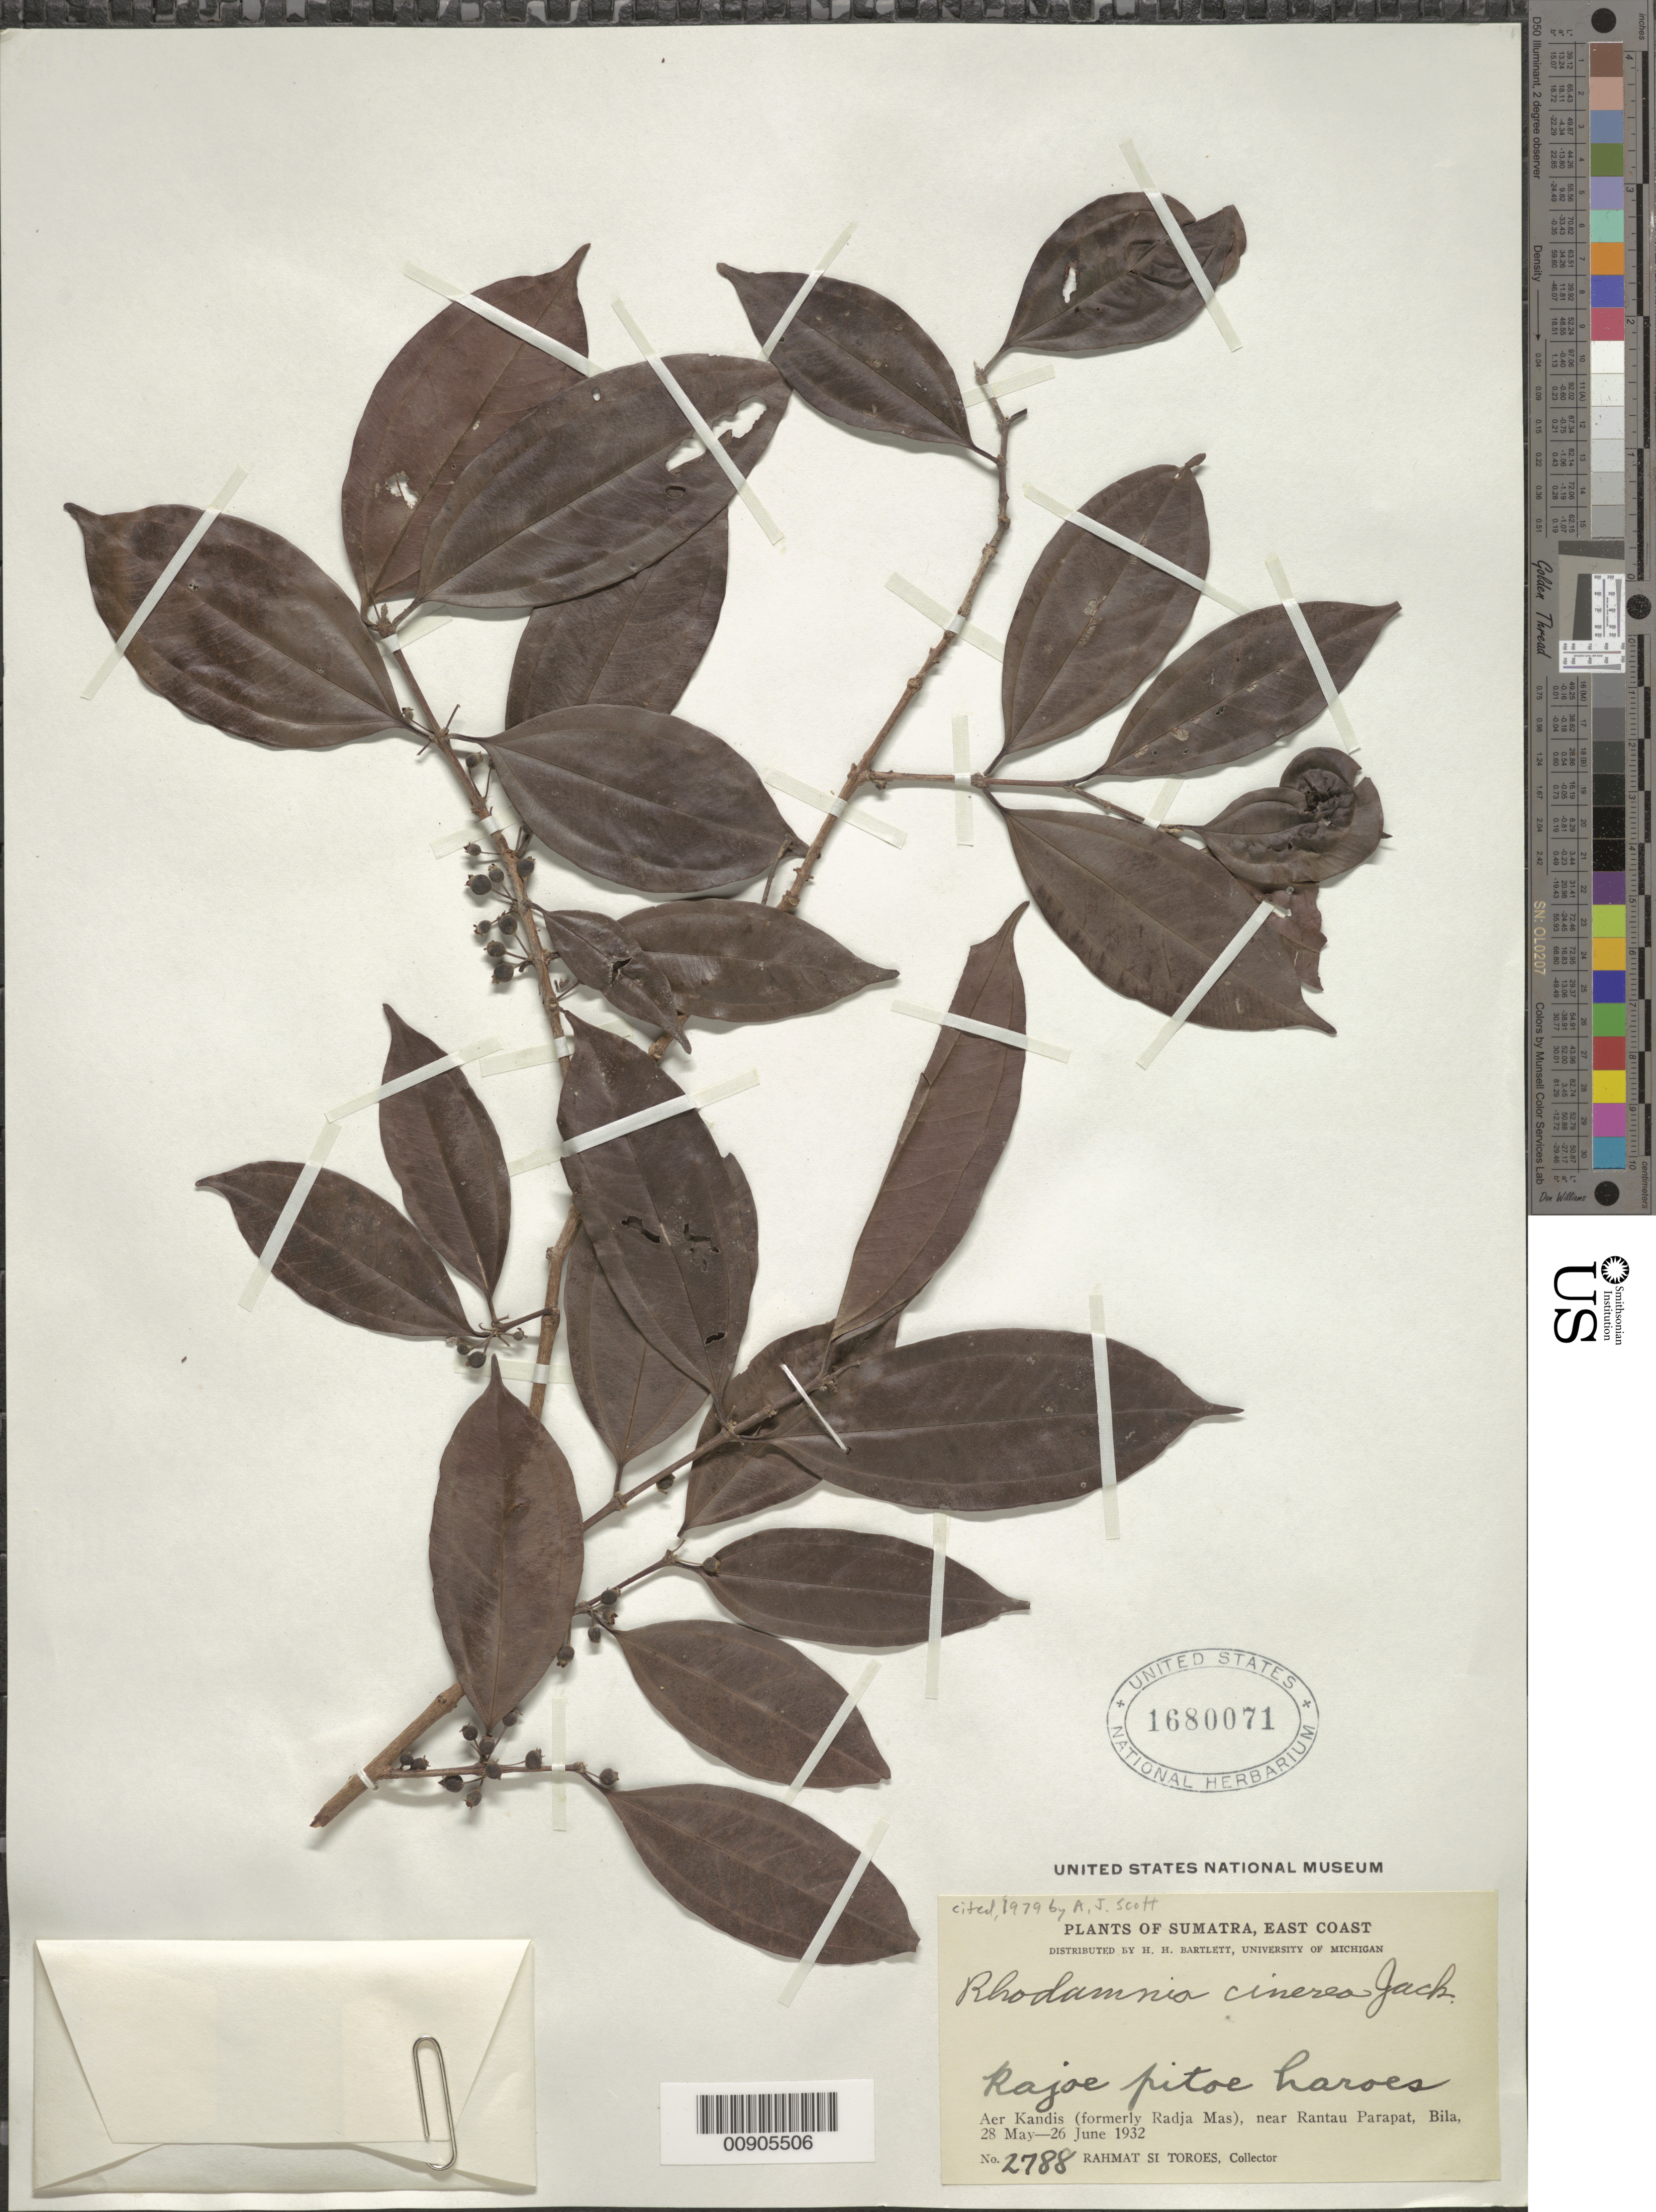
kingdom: Plantae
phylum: Tracheophyta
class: Magnoliopsida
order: Myrtales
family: Myrtaceae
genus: Rhodamnia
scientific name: Rhodamnia cinerea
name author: Jack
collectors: Rahmat Si Boeea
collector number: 2788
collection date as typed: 28 May 1932 to 26 Jun 1932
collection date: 1932-05-28/1932-06-26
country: Indonesia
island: Sumatra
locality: Aer Kandis (fomerly Radj Mas), near Rantau Parapet, Bila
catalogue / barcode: US 1680071